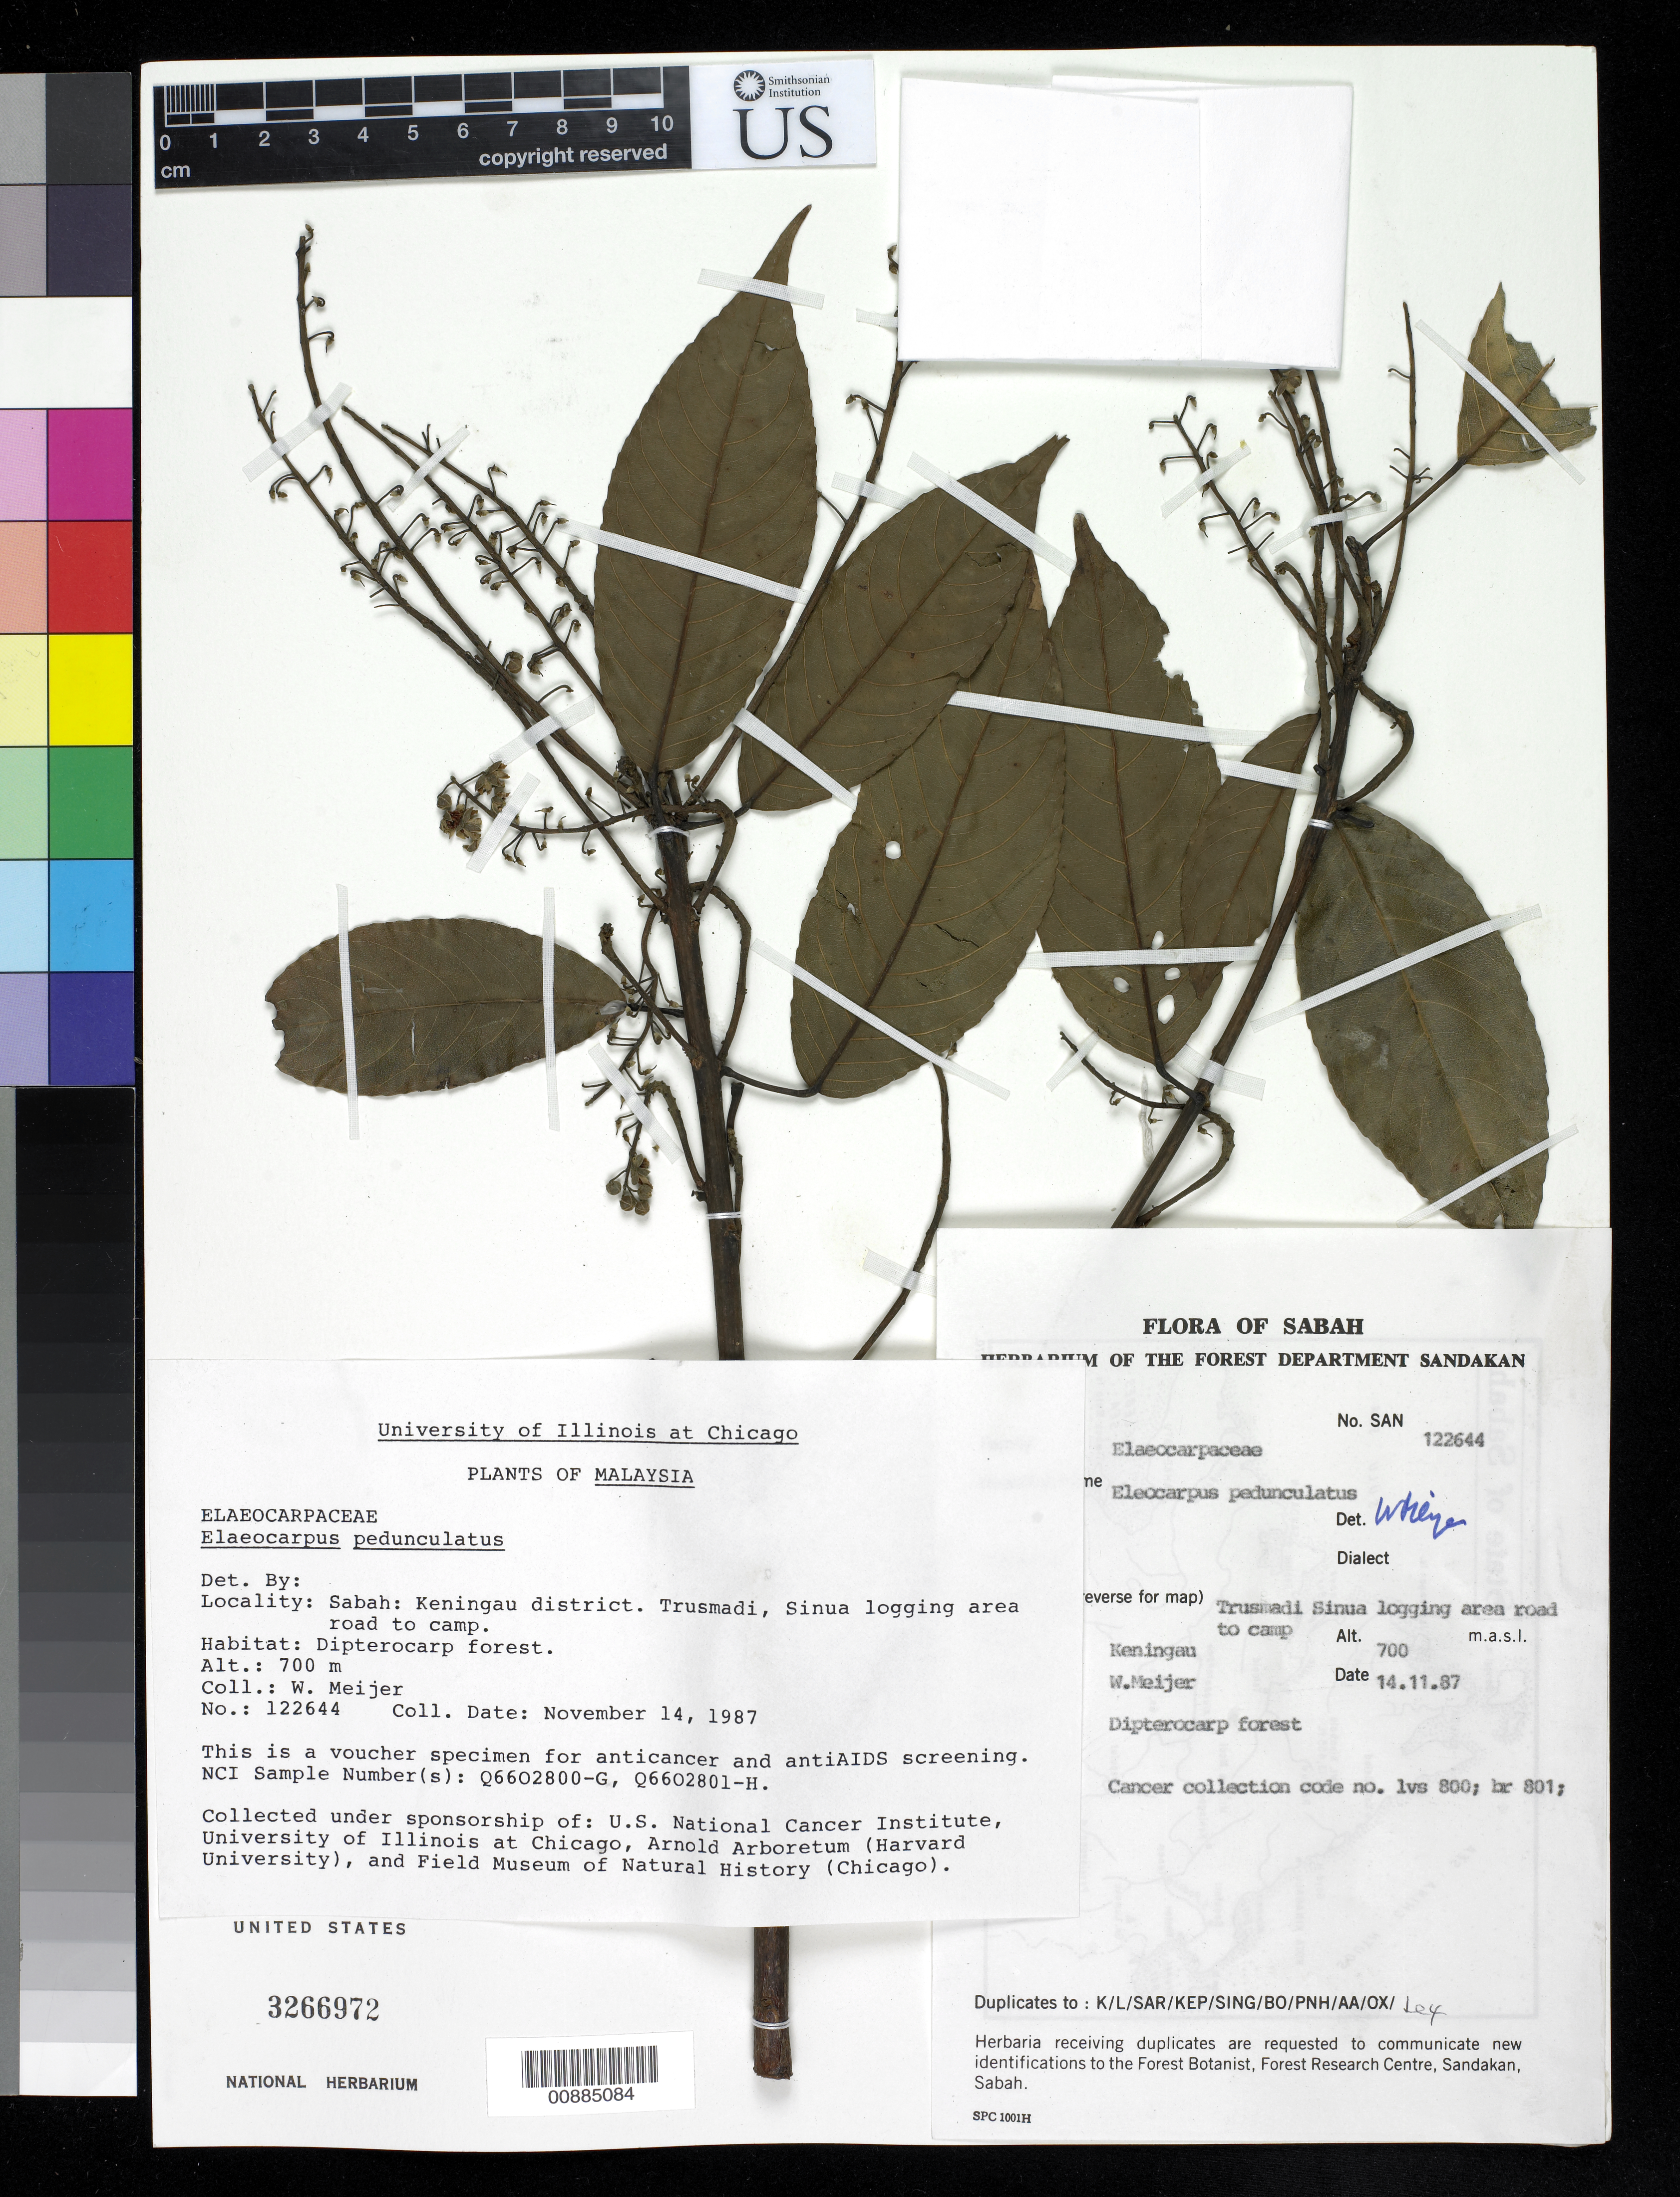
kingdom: Plantae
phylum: Tracheophyta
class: Magnoliopsida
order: Oxalidales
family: Elaeocarpaceae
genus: Elaeocarpus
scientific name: Elaeocarpus pedunculatus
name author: Wall.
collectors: W. Meijer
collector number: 122644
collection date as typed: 14 Nov 1987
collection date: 1987-11-14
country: Malaysia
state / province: Sabah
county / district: Keningau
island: Borneo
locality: Sinua logging area, Trusmadi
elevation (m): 700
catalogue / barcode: US 3266972